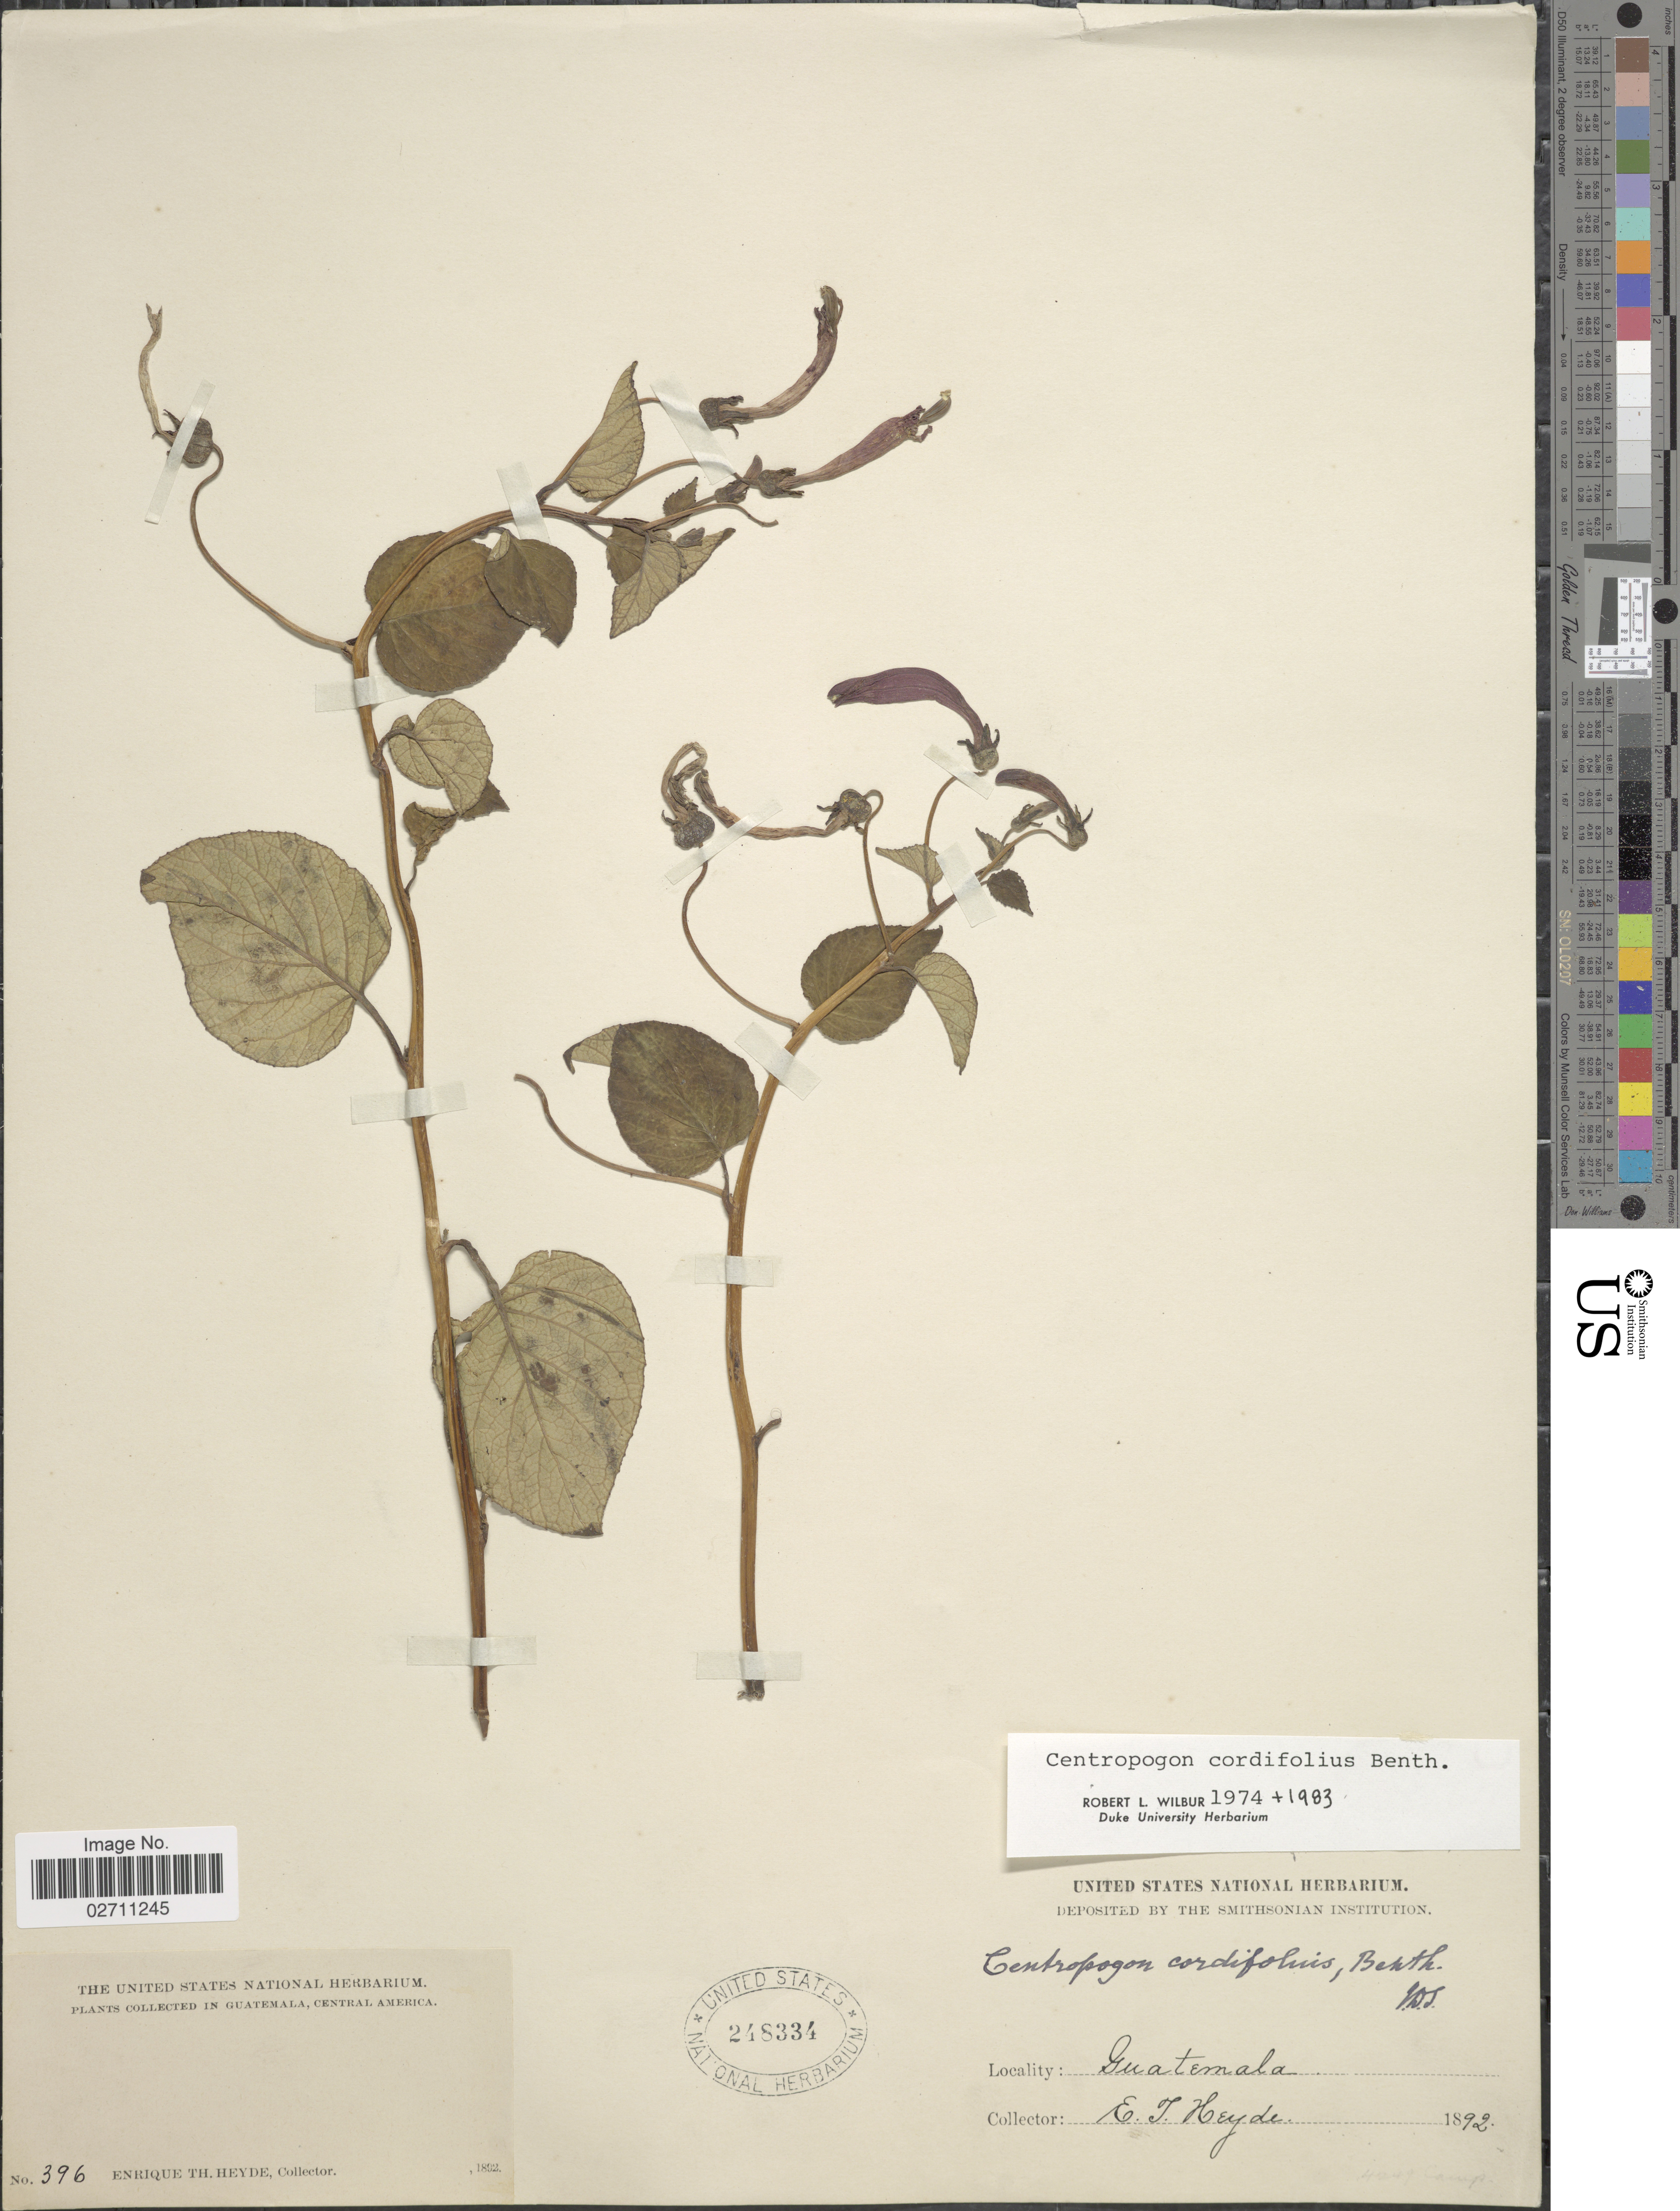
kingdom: Plantae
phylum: Tracheophyta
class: Magnoliopsida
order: Asterales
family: Campanulaceae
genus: Centropogon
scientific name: Centropogon cordifolius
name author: Benth.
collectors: E. T. Heyde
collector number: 396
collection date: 1892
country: Guatemala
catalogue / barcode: US 248334